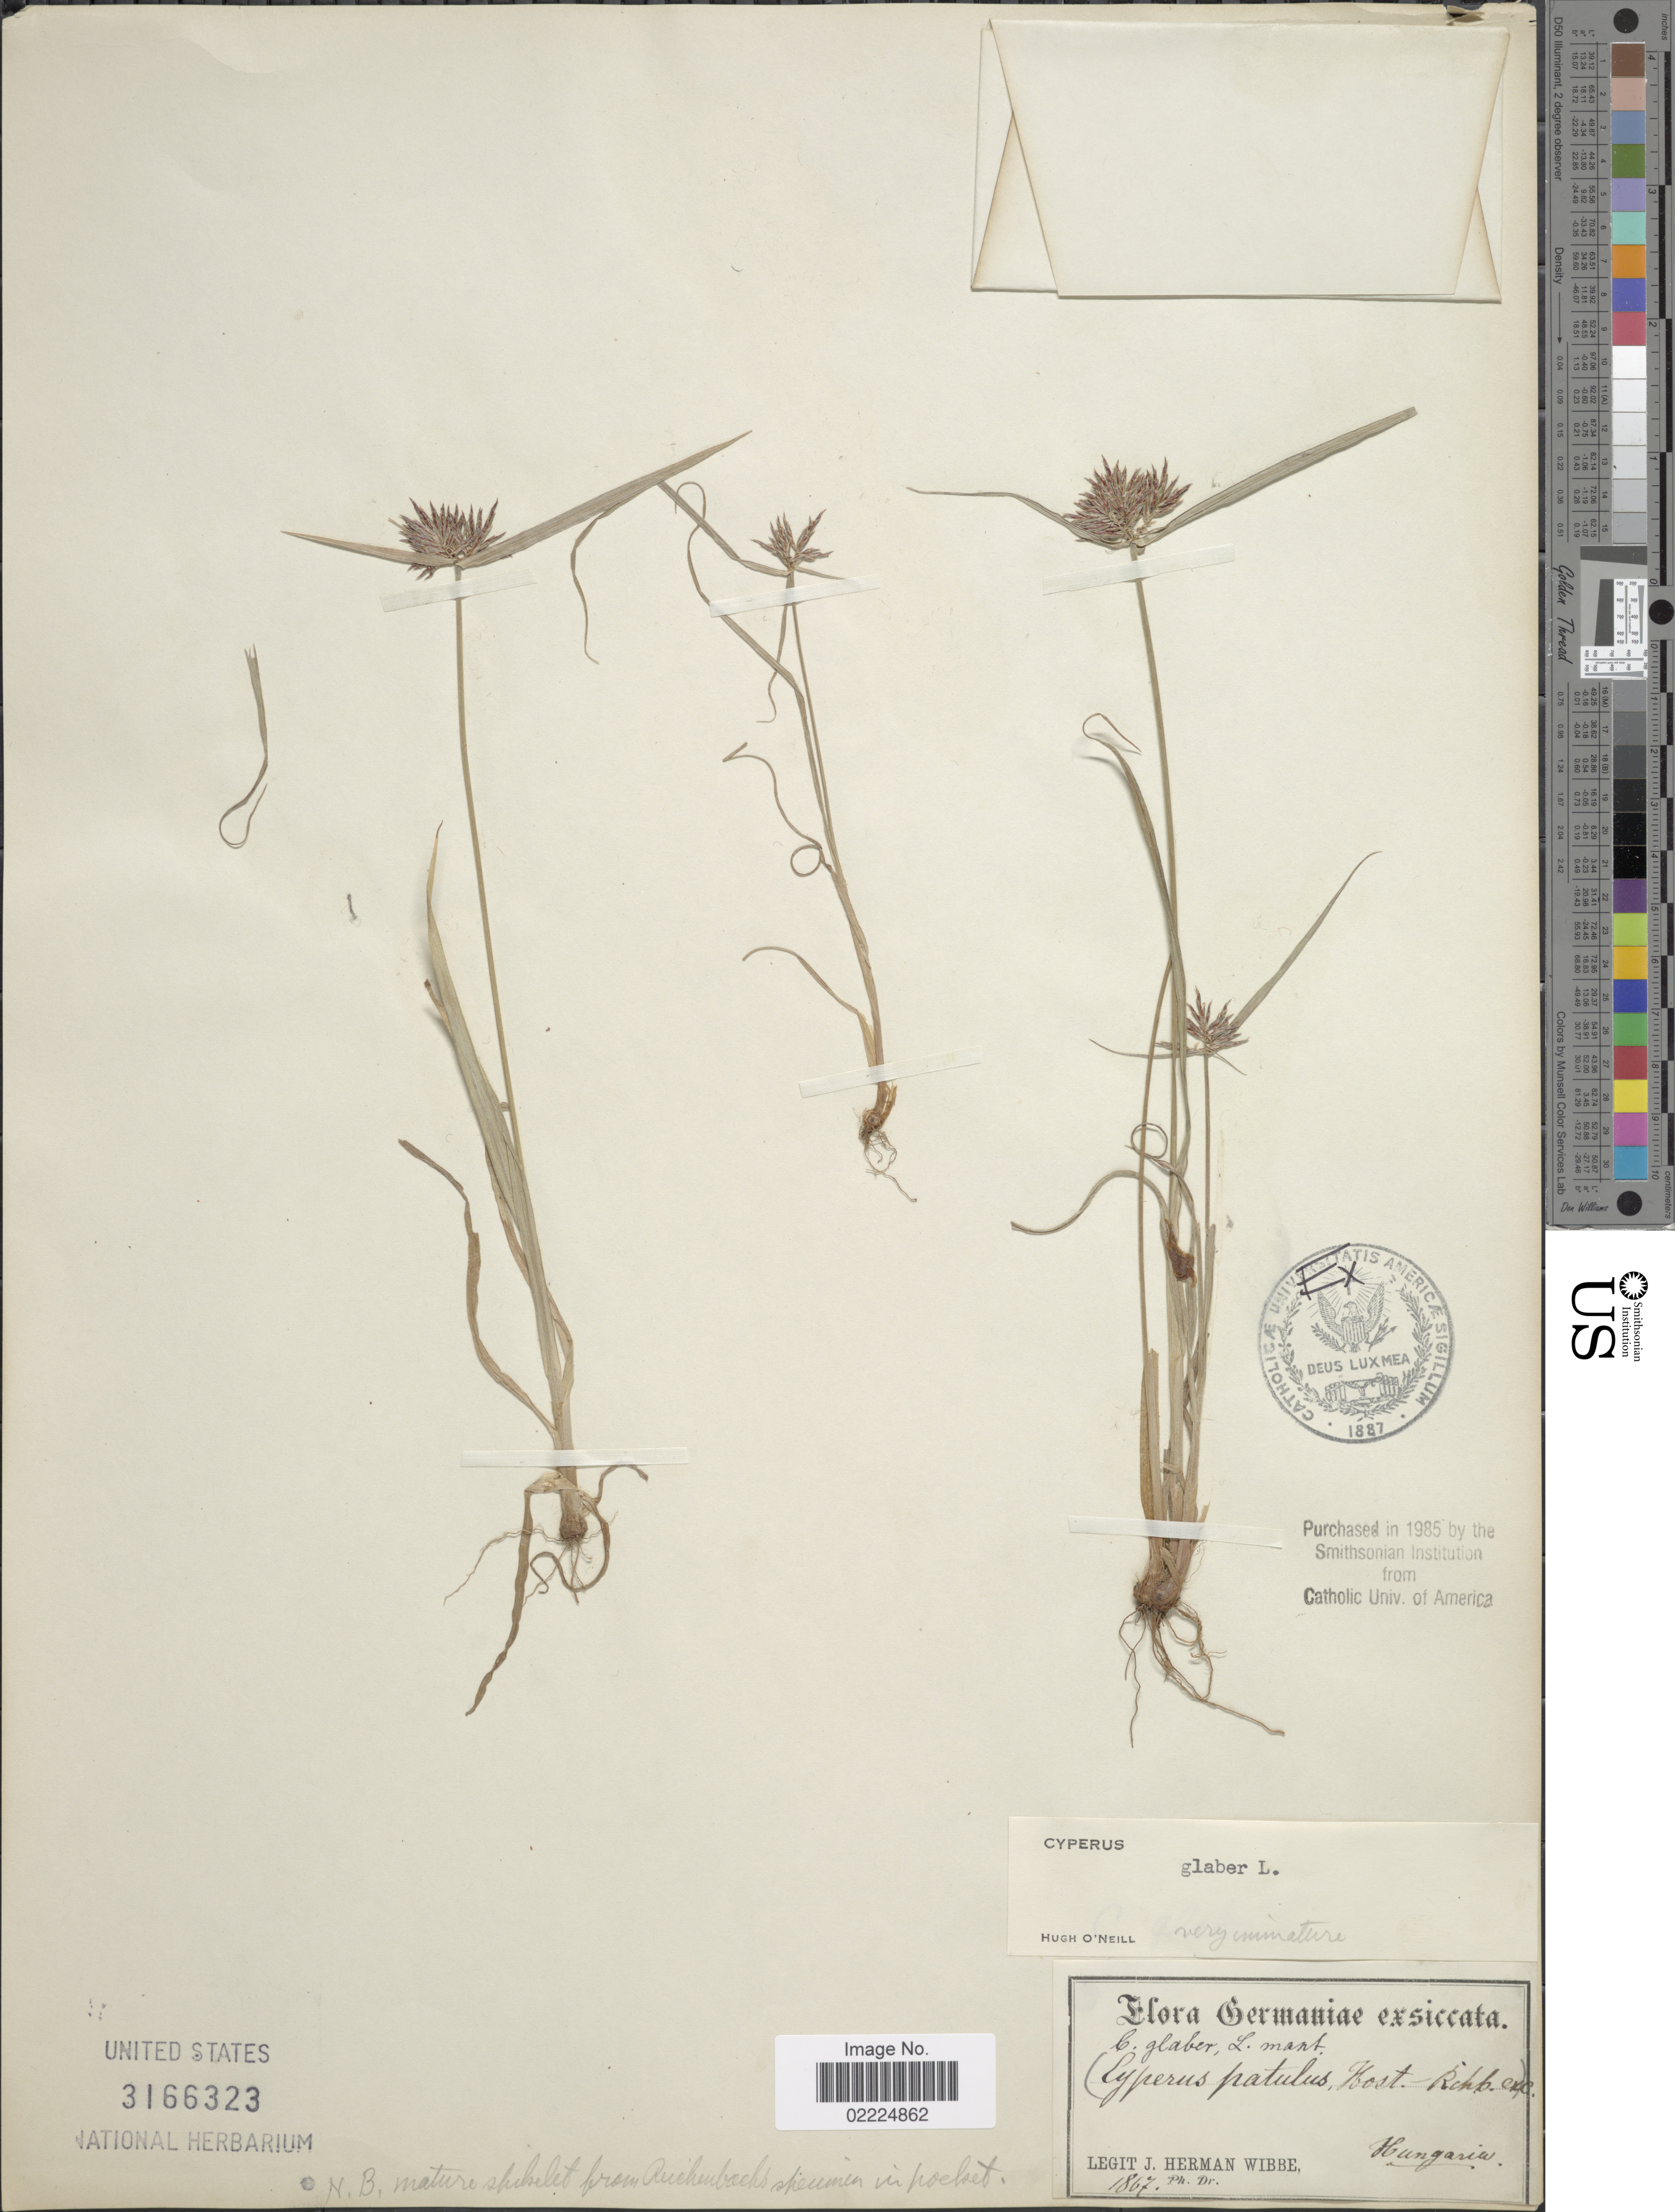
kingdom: Plantae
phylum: Tracheophyta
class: Liliopsida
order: Poales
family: Cyperaceae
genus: Cyperus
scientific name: Cyperus glaber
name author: L.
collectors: J. Wibbe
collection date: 1867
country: Hungary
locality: Hungaria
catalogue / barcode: US 3166323